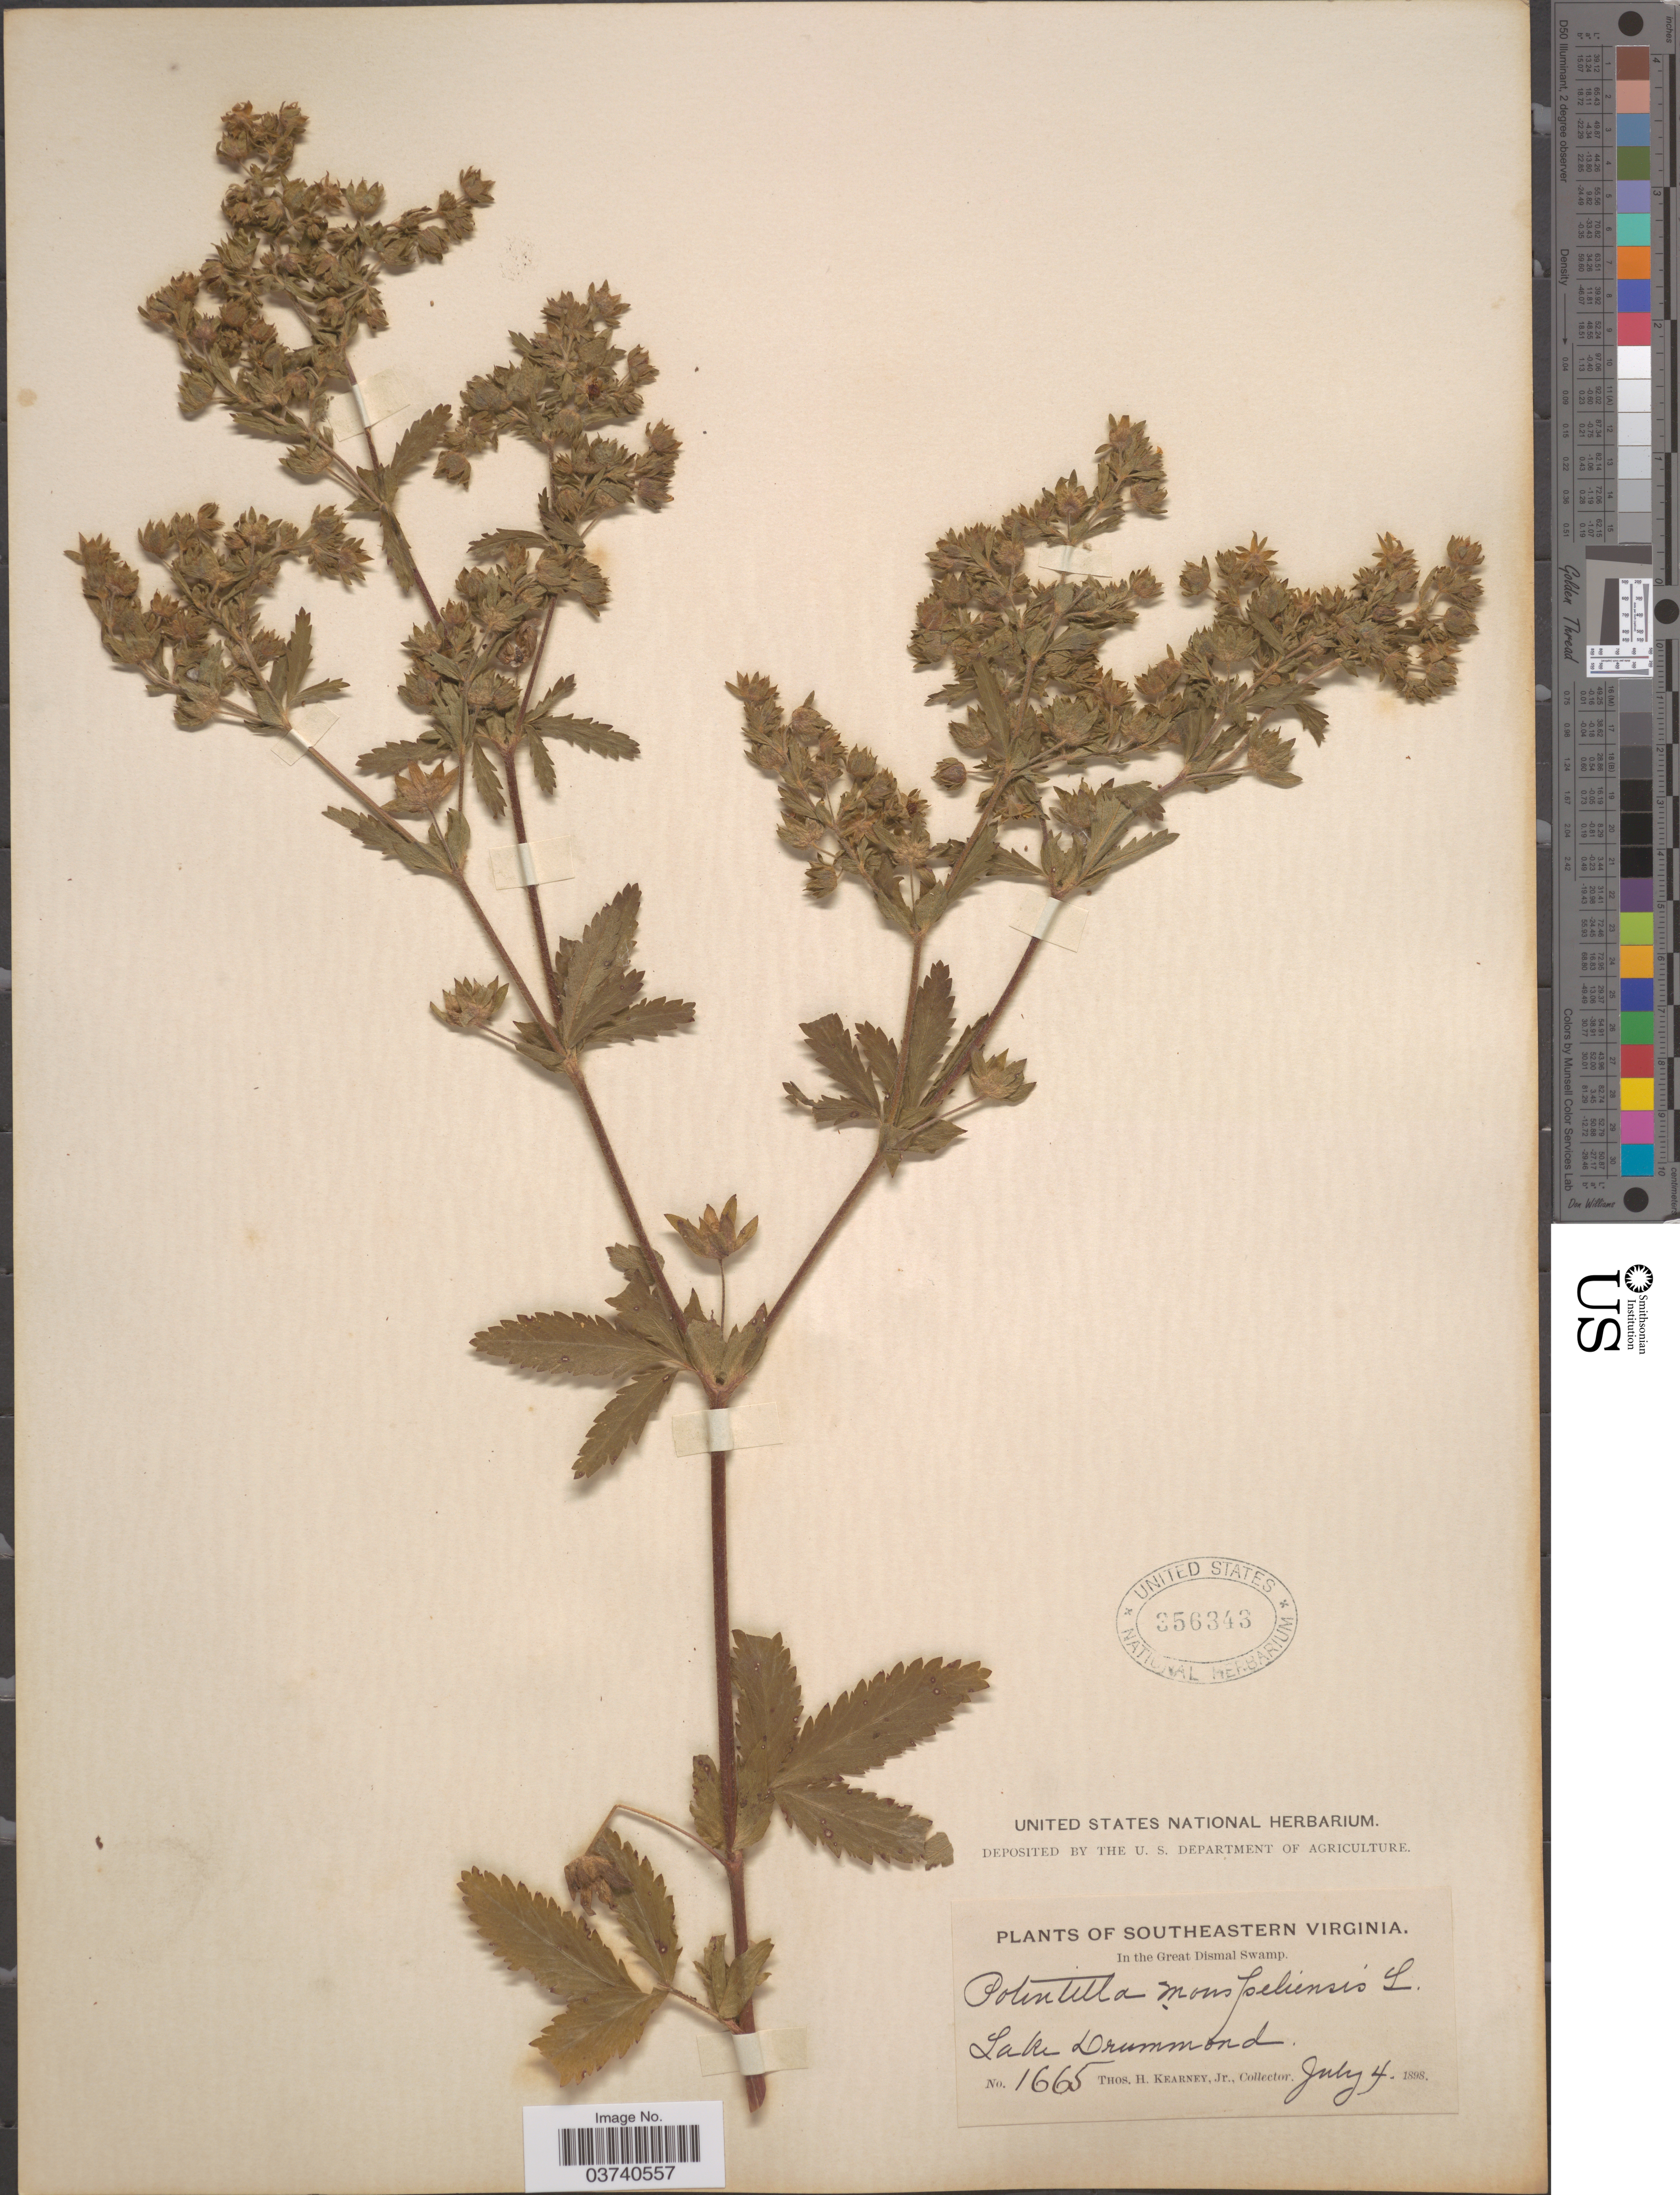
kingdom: Plantae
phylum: Tracheophyta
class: Magnoliopsida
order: Rosales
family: Rosaceae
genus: Potentilla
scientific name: Potentilla norvegica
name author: L.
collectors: T. H. Kearney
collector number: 1665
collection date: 1898-07-04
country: United States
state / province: Virginia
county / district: City of Chesapeake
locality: Southeastern Virginia. In the Great Dismal Swamp. Lake Drummond.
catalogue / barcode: US 356343